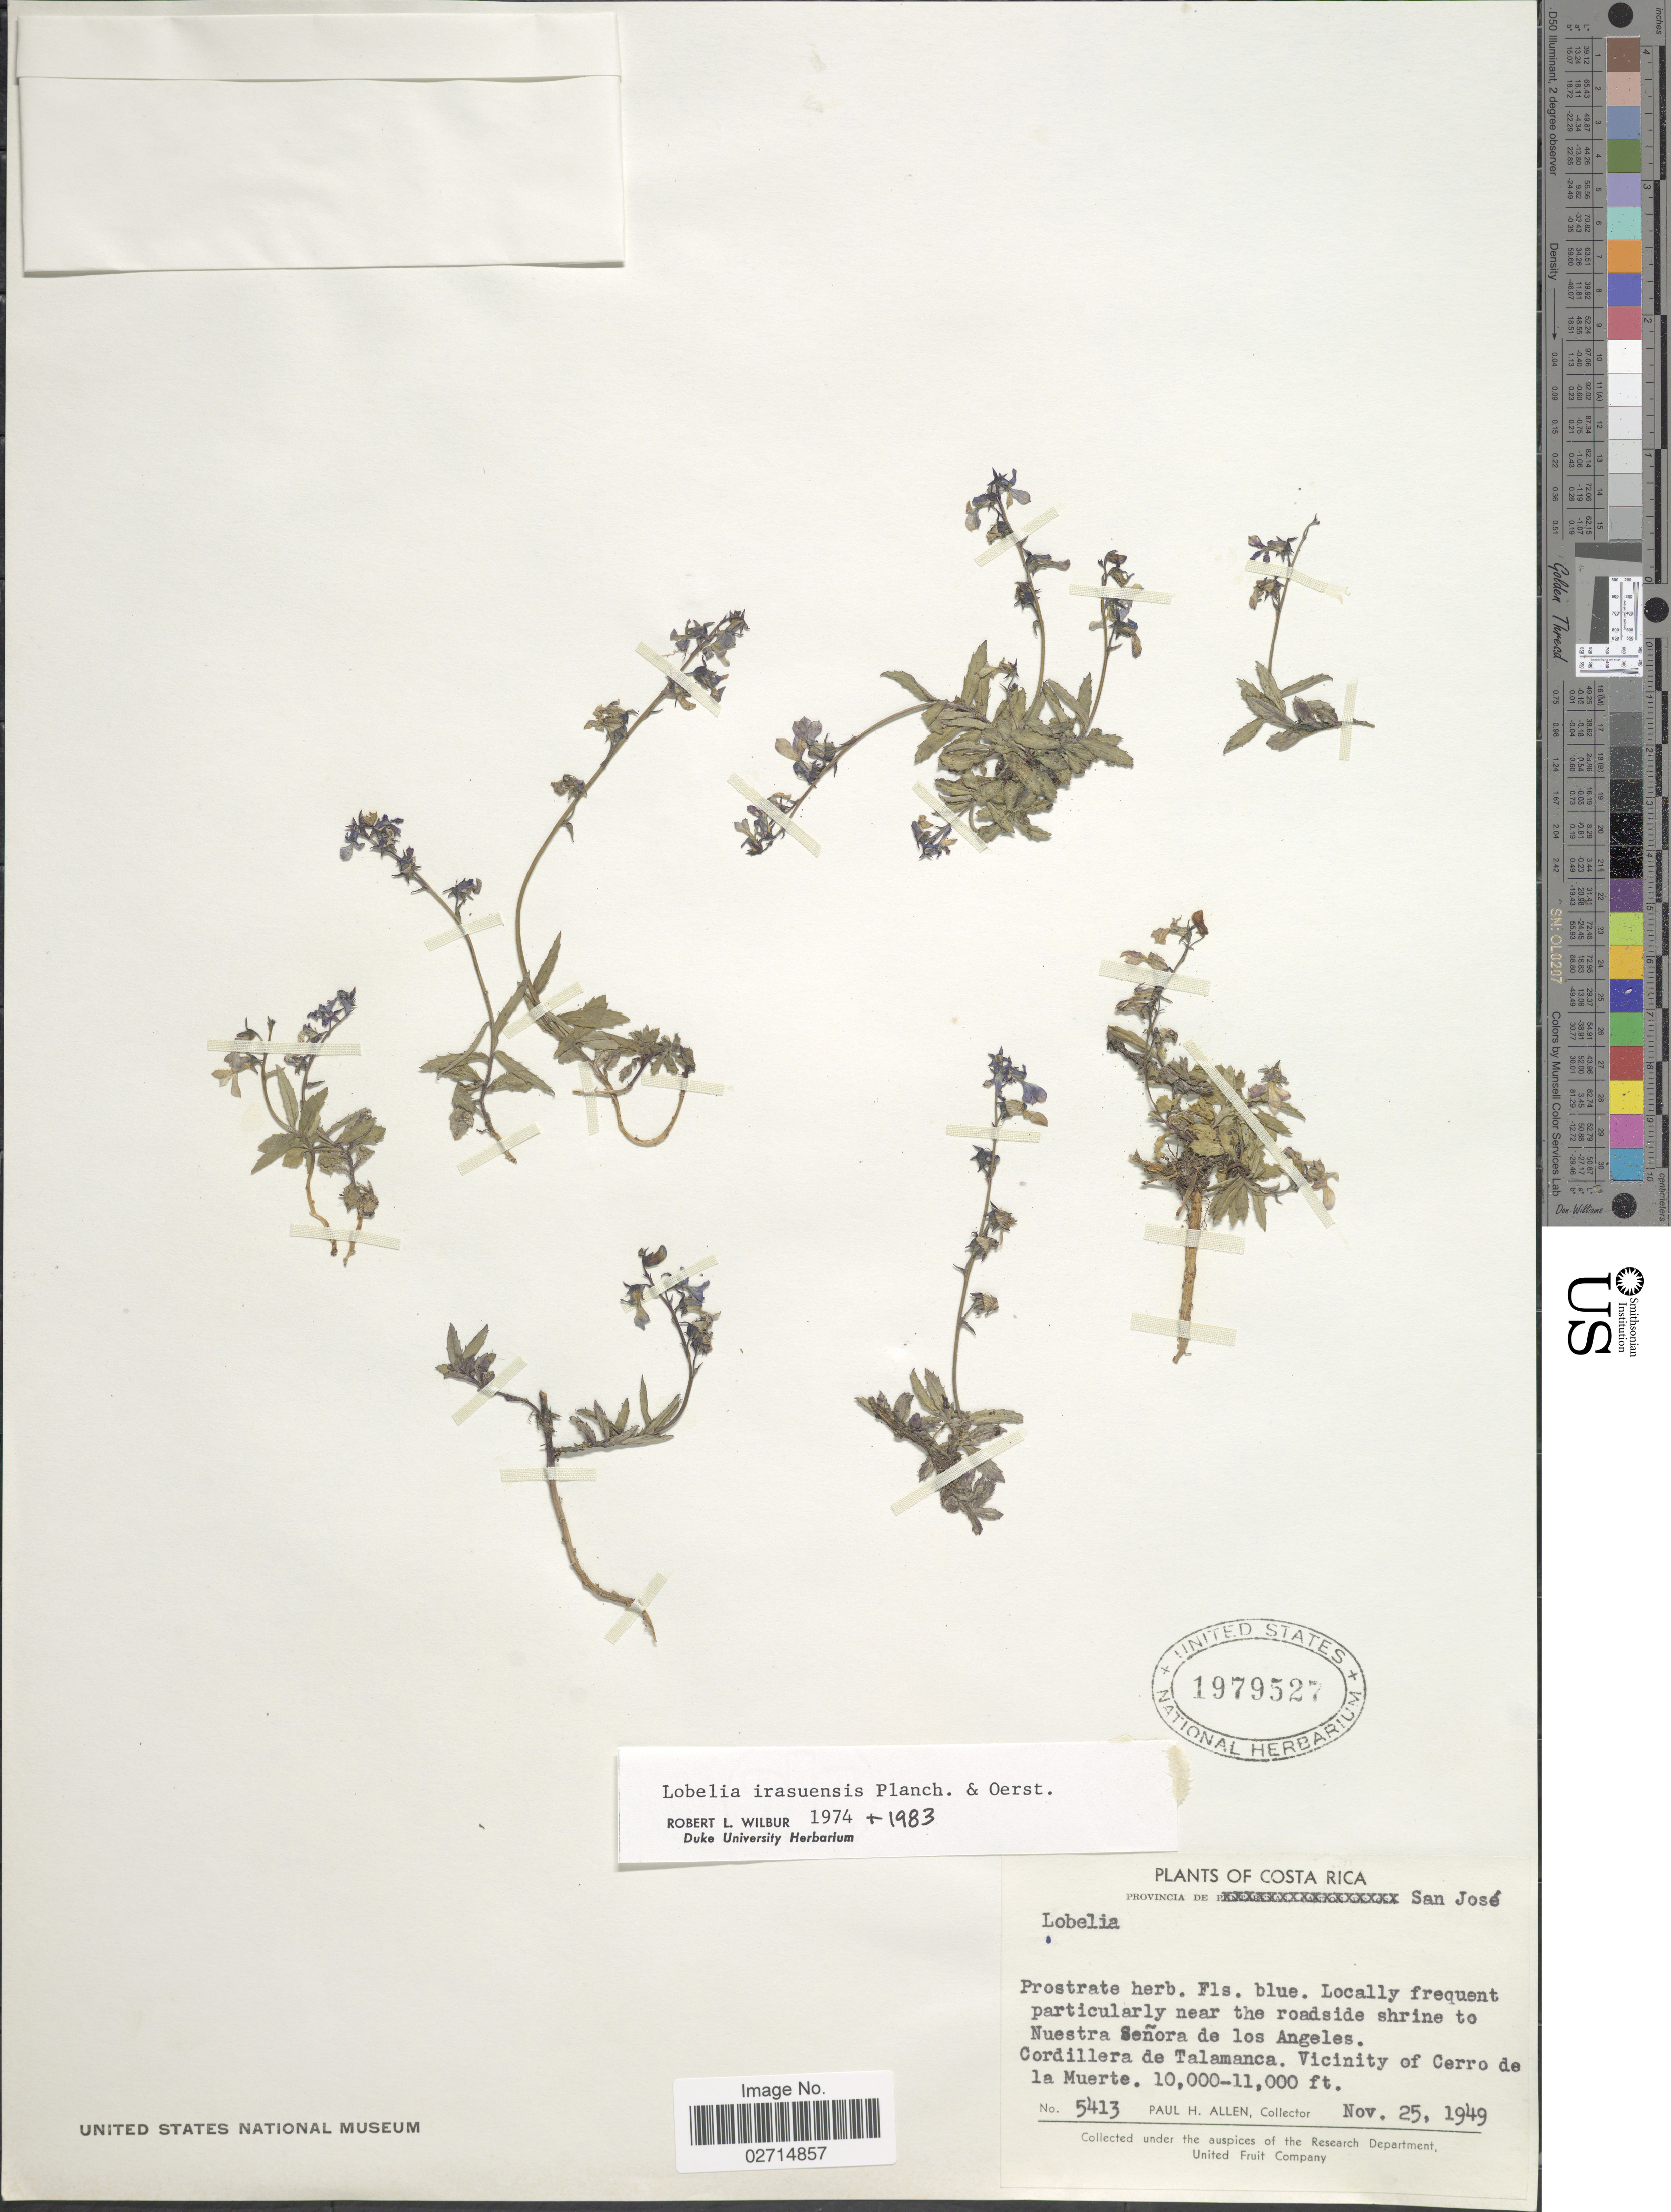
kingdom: Plantae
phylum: Tracheophyta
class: Magnoliopsida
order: Asterales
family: Campanulaceae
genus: Lobelia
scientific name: Lobelia irasuensis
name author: Planch. & Oerst.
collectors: P. H. Allen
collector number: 5413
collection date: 1949-11-25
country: Costa Rica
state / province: San José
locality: Provincia de San Jose, Nuestra Senora de los Angeles, Cordillera de Talamanca, Vicinity of Cerro de la Muerta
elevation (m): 3048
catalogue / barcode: US 1979527